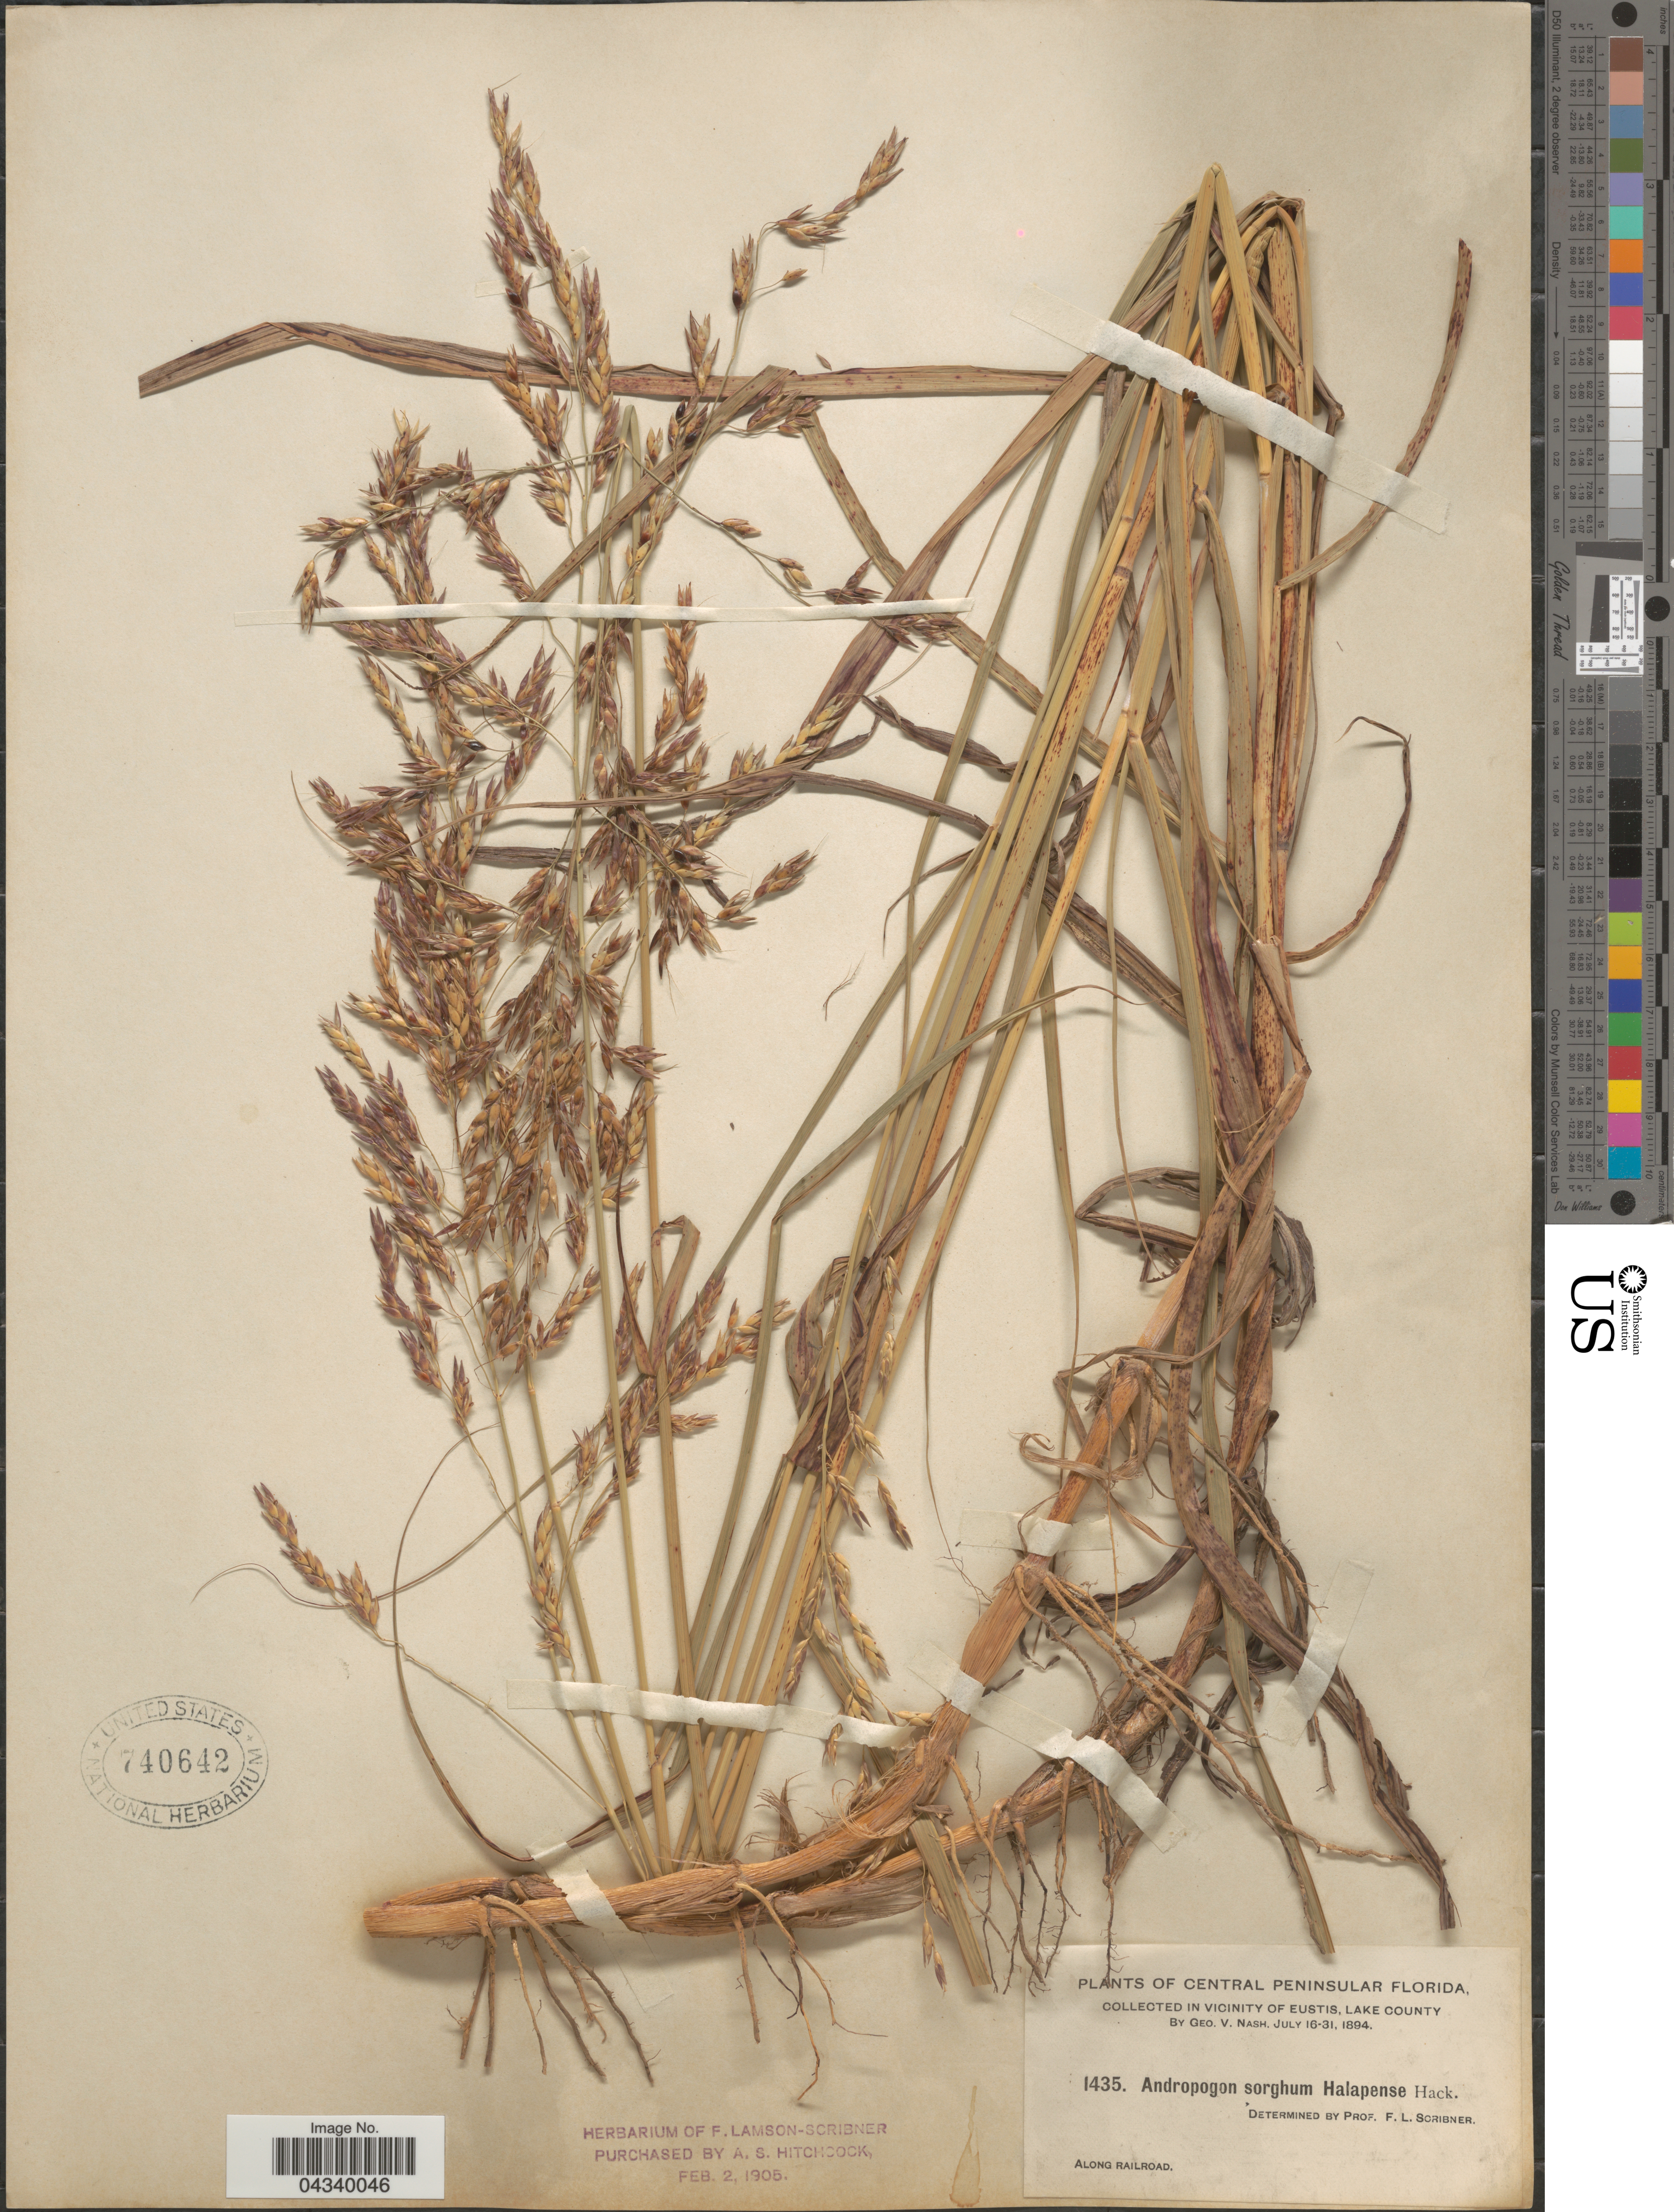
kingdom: Plantae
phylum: Tracheophyta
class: Liliopsida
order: Poales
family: Poaceae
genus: Sorghum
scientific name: Sorghum halepense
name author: (L.) Pers.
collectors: G. V. Nash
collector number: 1435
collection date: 1894-07-16/1894-07-31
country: United States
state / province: Florida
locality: Central Peninsular Florida. In Vicinity of Eustis, Lake County.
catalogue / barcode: US 740642